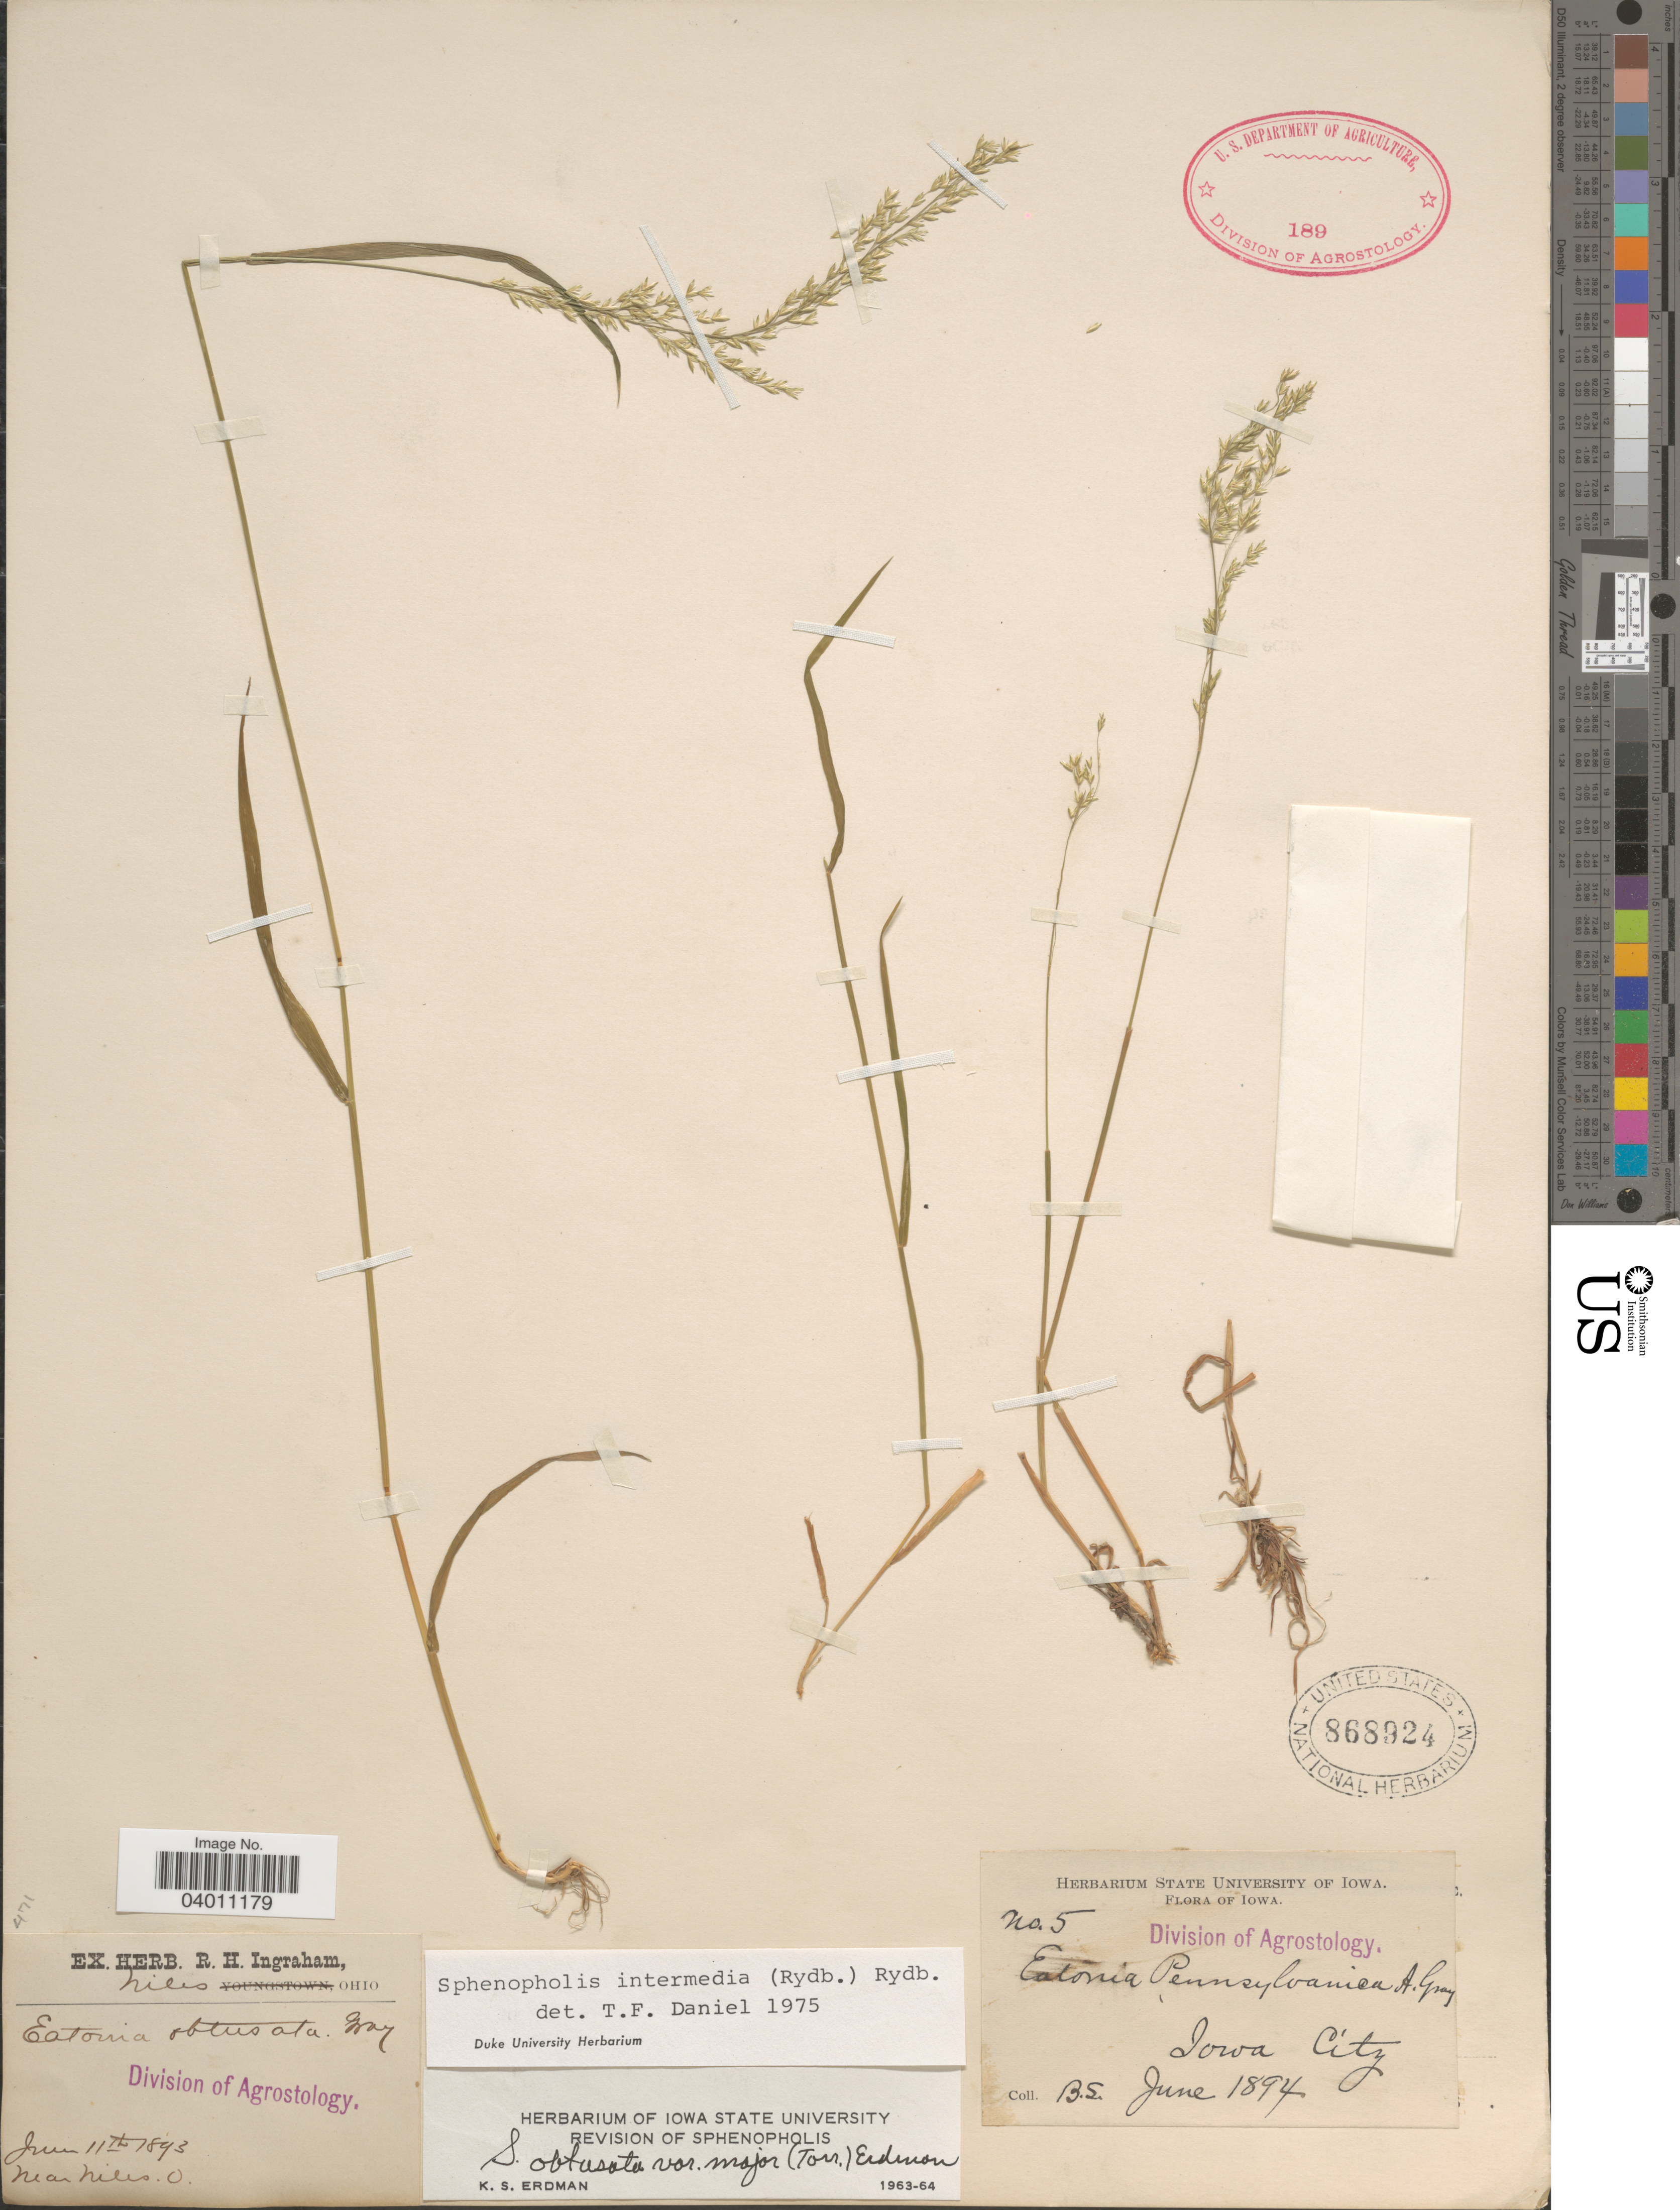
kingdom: Plantae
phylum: Tracheophyta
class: Liliopsida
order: Poales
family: Poaceae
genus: Sphenopholis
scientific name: Sphenopholis intermedia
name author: (Rydb.) Rydb.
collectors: B. S.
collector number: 5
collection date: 1894-06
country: United States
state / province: Iowa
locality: Iowa City.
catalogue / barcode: US 868924